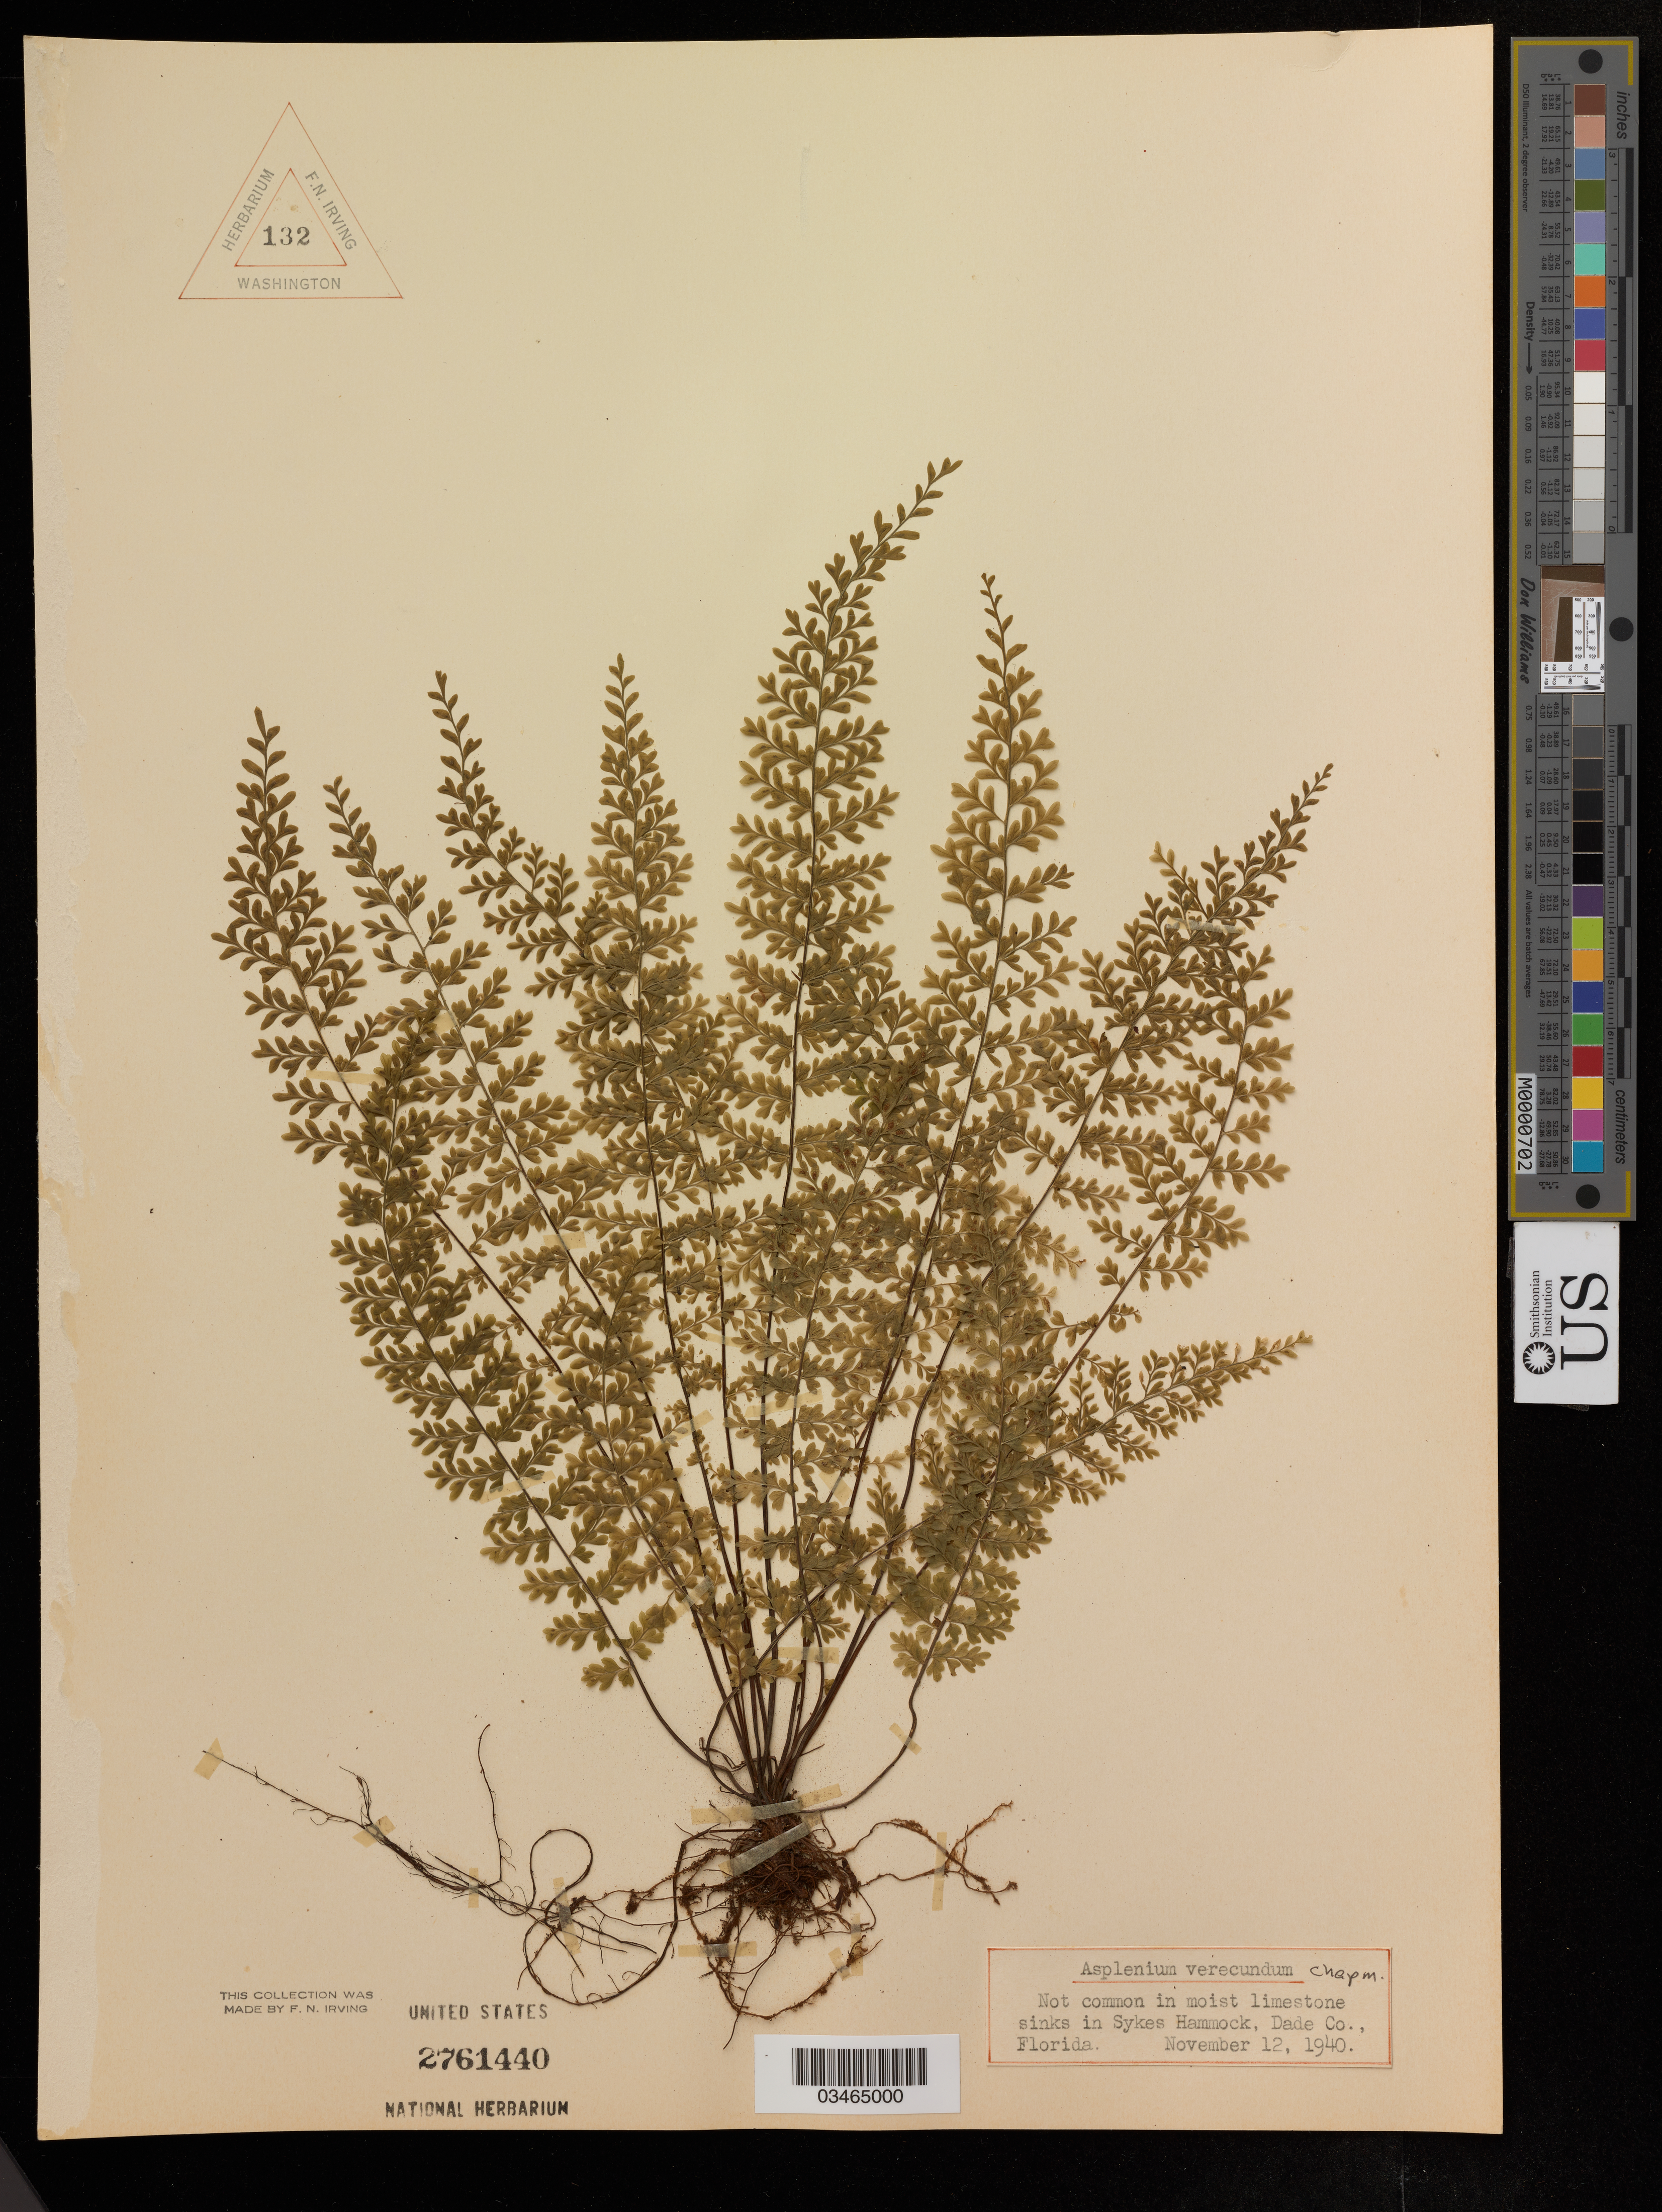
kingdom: Plantae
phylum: Tracheophyta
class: Polypodiopsida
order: Polypodiales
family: Aspleniaceae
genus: Asplenium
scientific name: Asplenium verecundum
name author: Chapm.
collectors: F. Irving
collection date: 1940-11-12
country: United States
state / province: Florida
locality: In Sykes Hammock, Dade Co.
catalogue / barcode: US 2761440